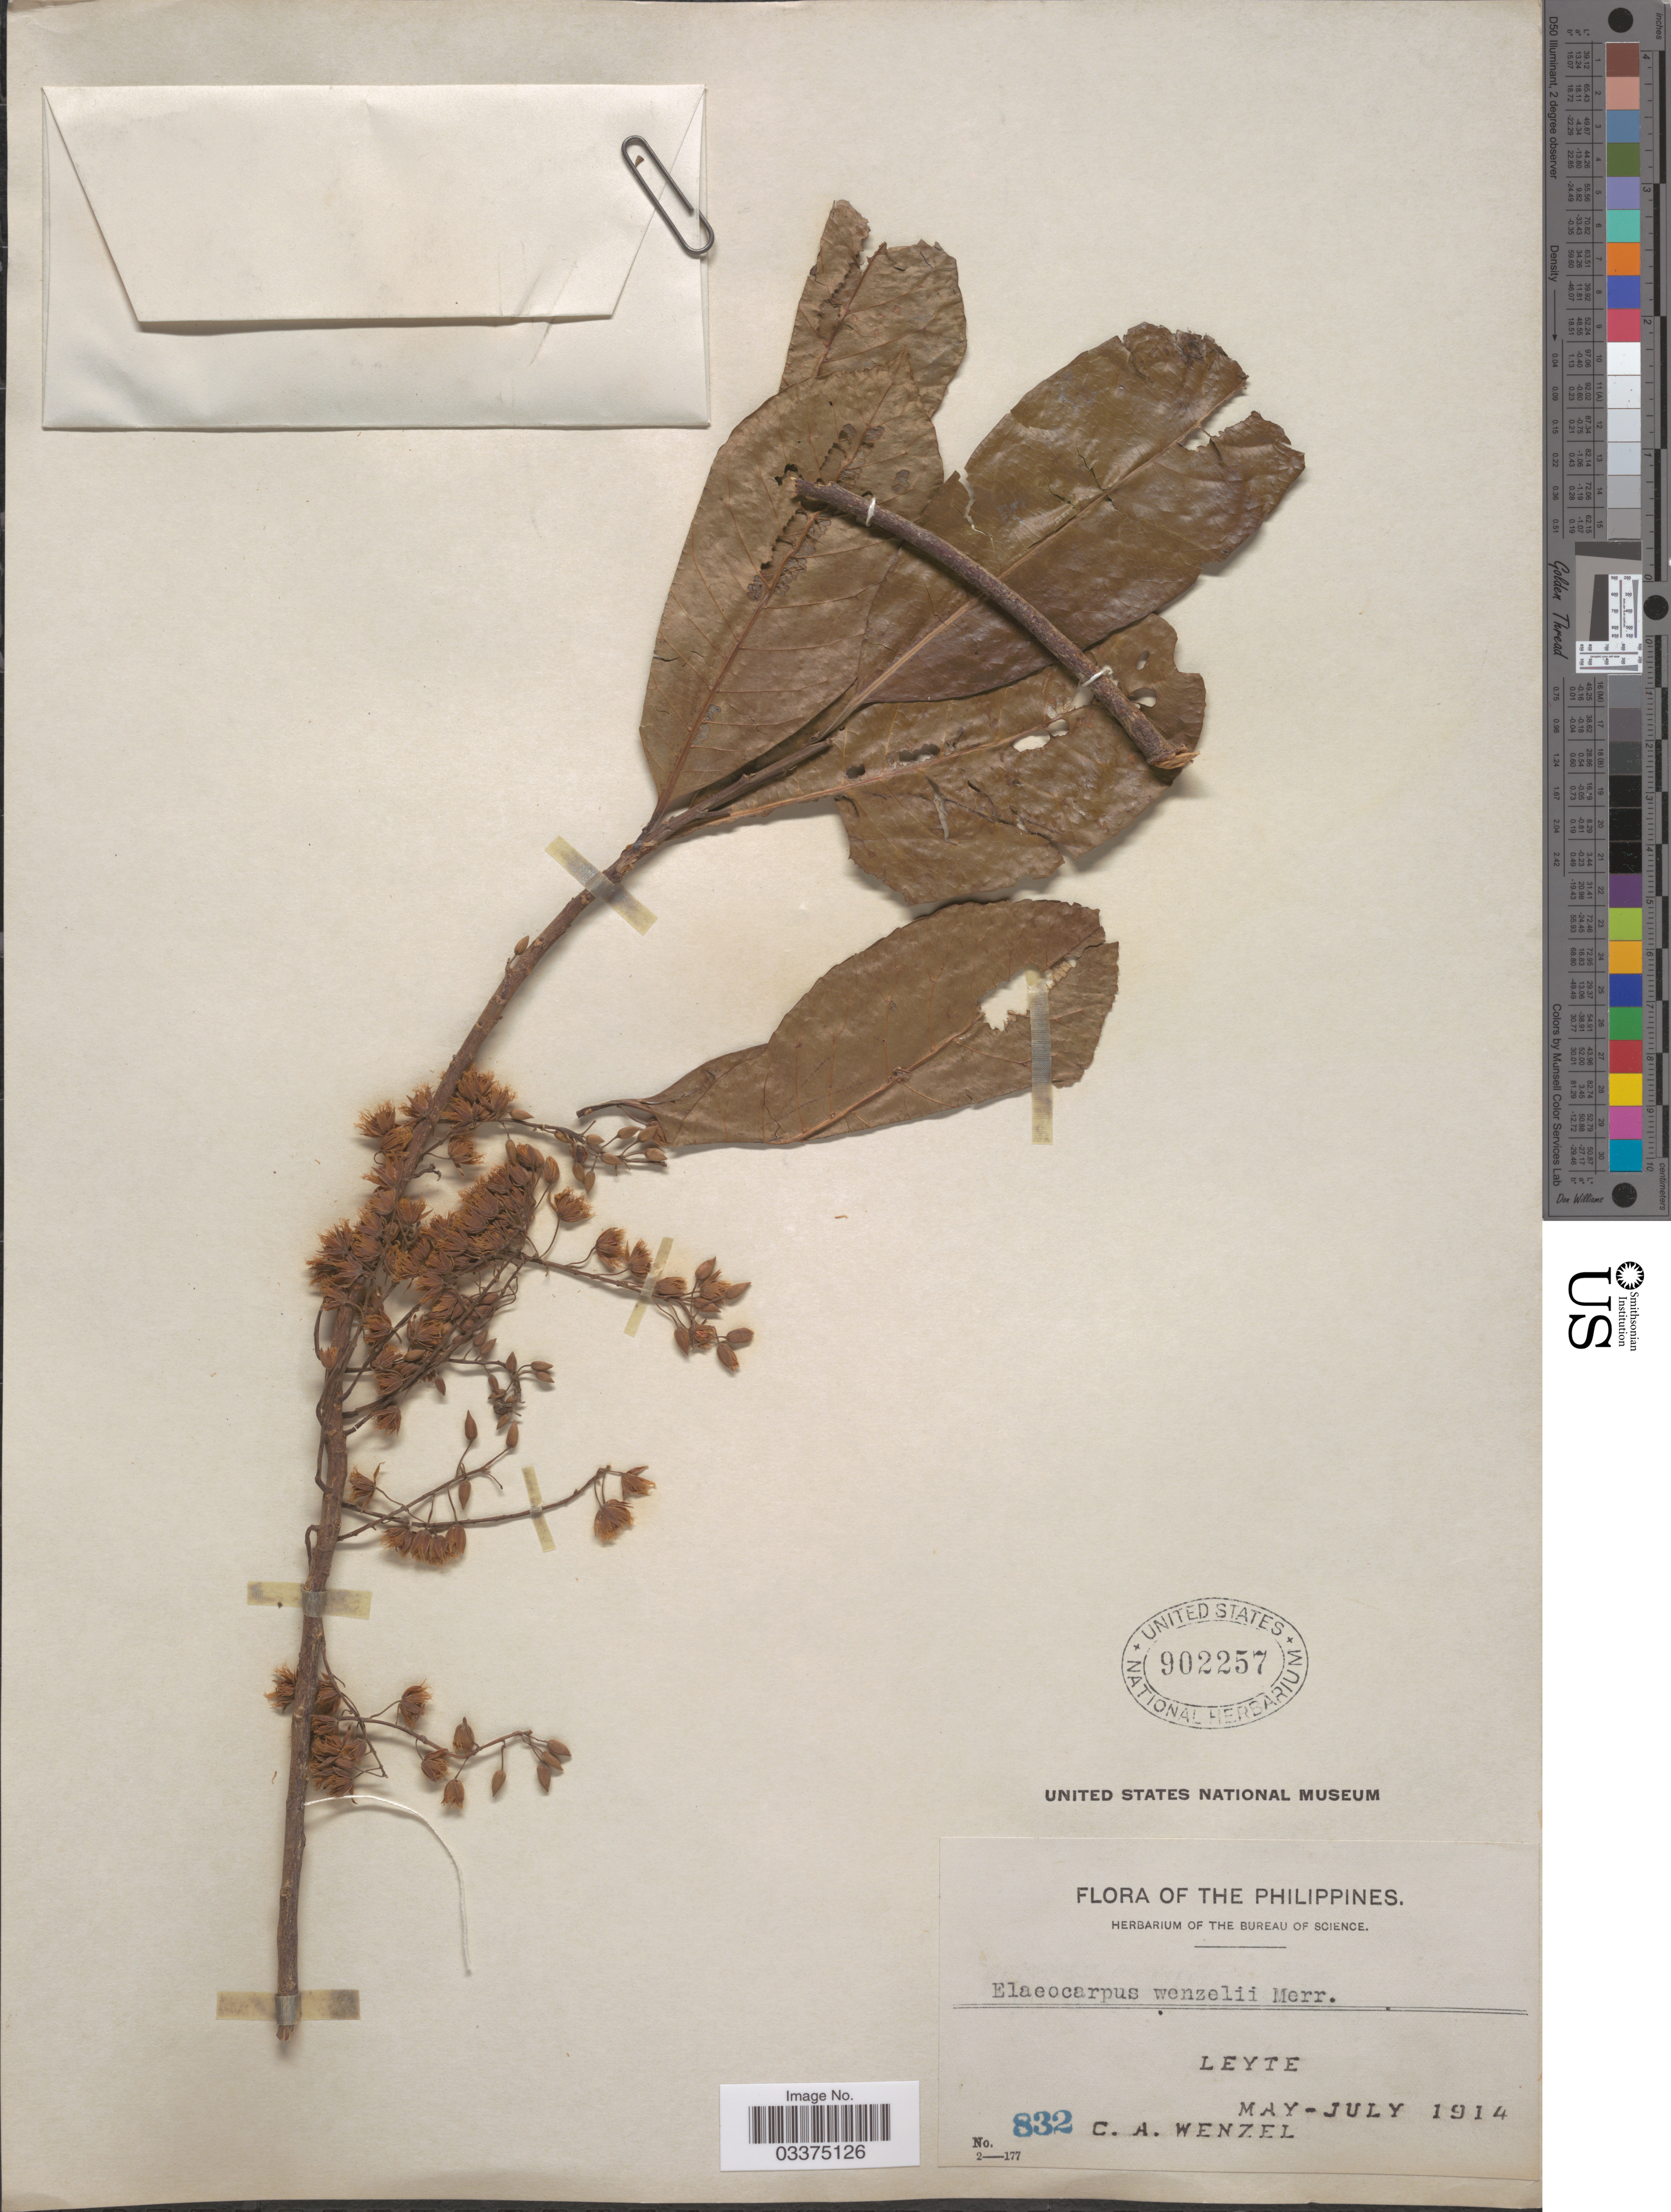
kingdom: Plantae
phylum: Tracheophyta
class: Magnoliopsida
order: Oxalidales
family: Elaeocarpaceae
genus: Elaeocarpus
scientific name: Elaeocarpus wenzelii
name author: Merr.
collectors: C. Wenzel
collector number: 832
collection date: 1914-05/1914-07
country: Philippines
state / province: Eastern Visayas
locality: Leyte.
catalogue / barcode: US 902257